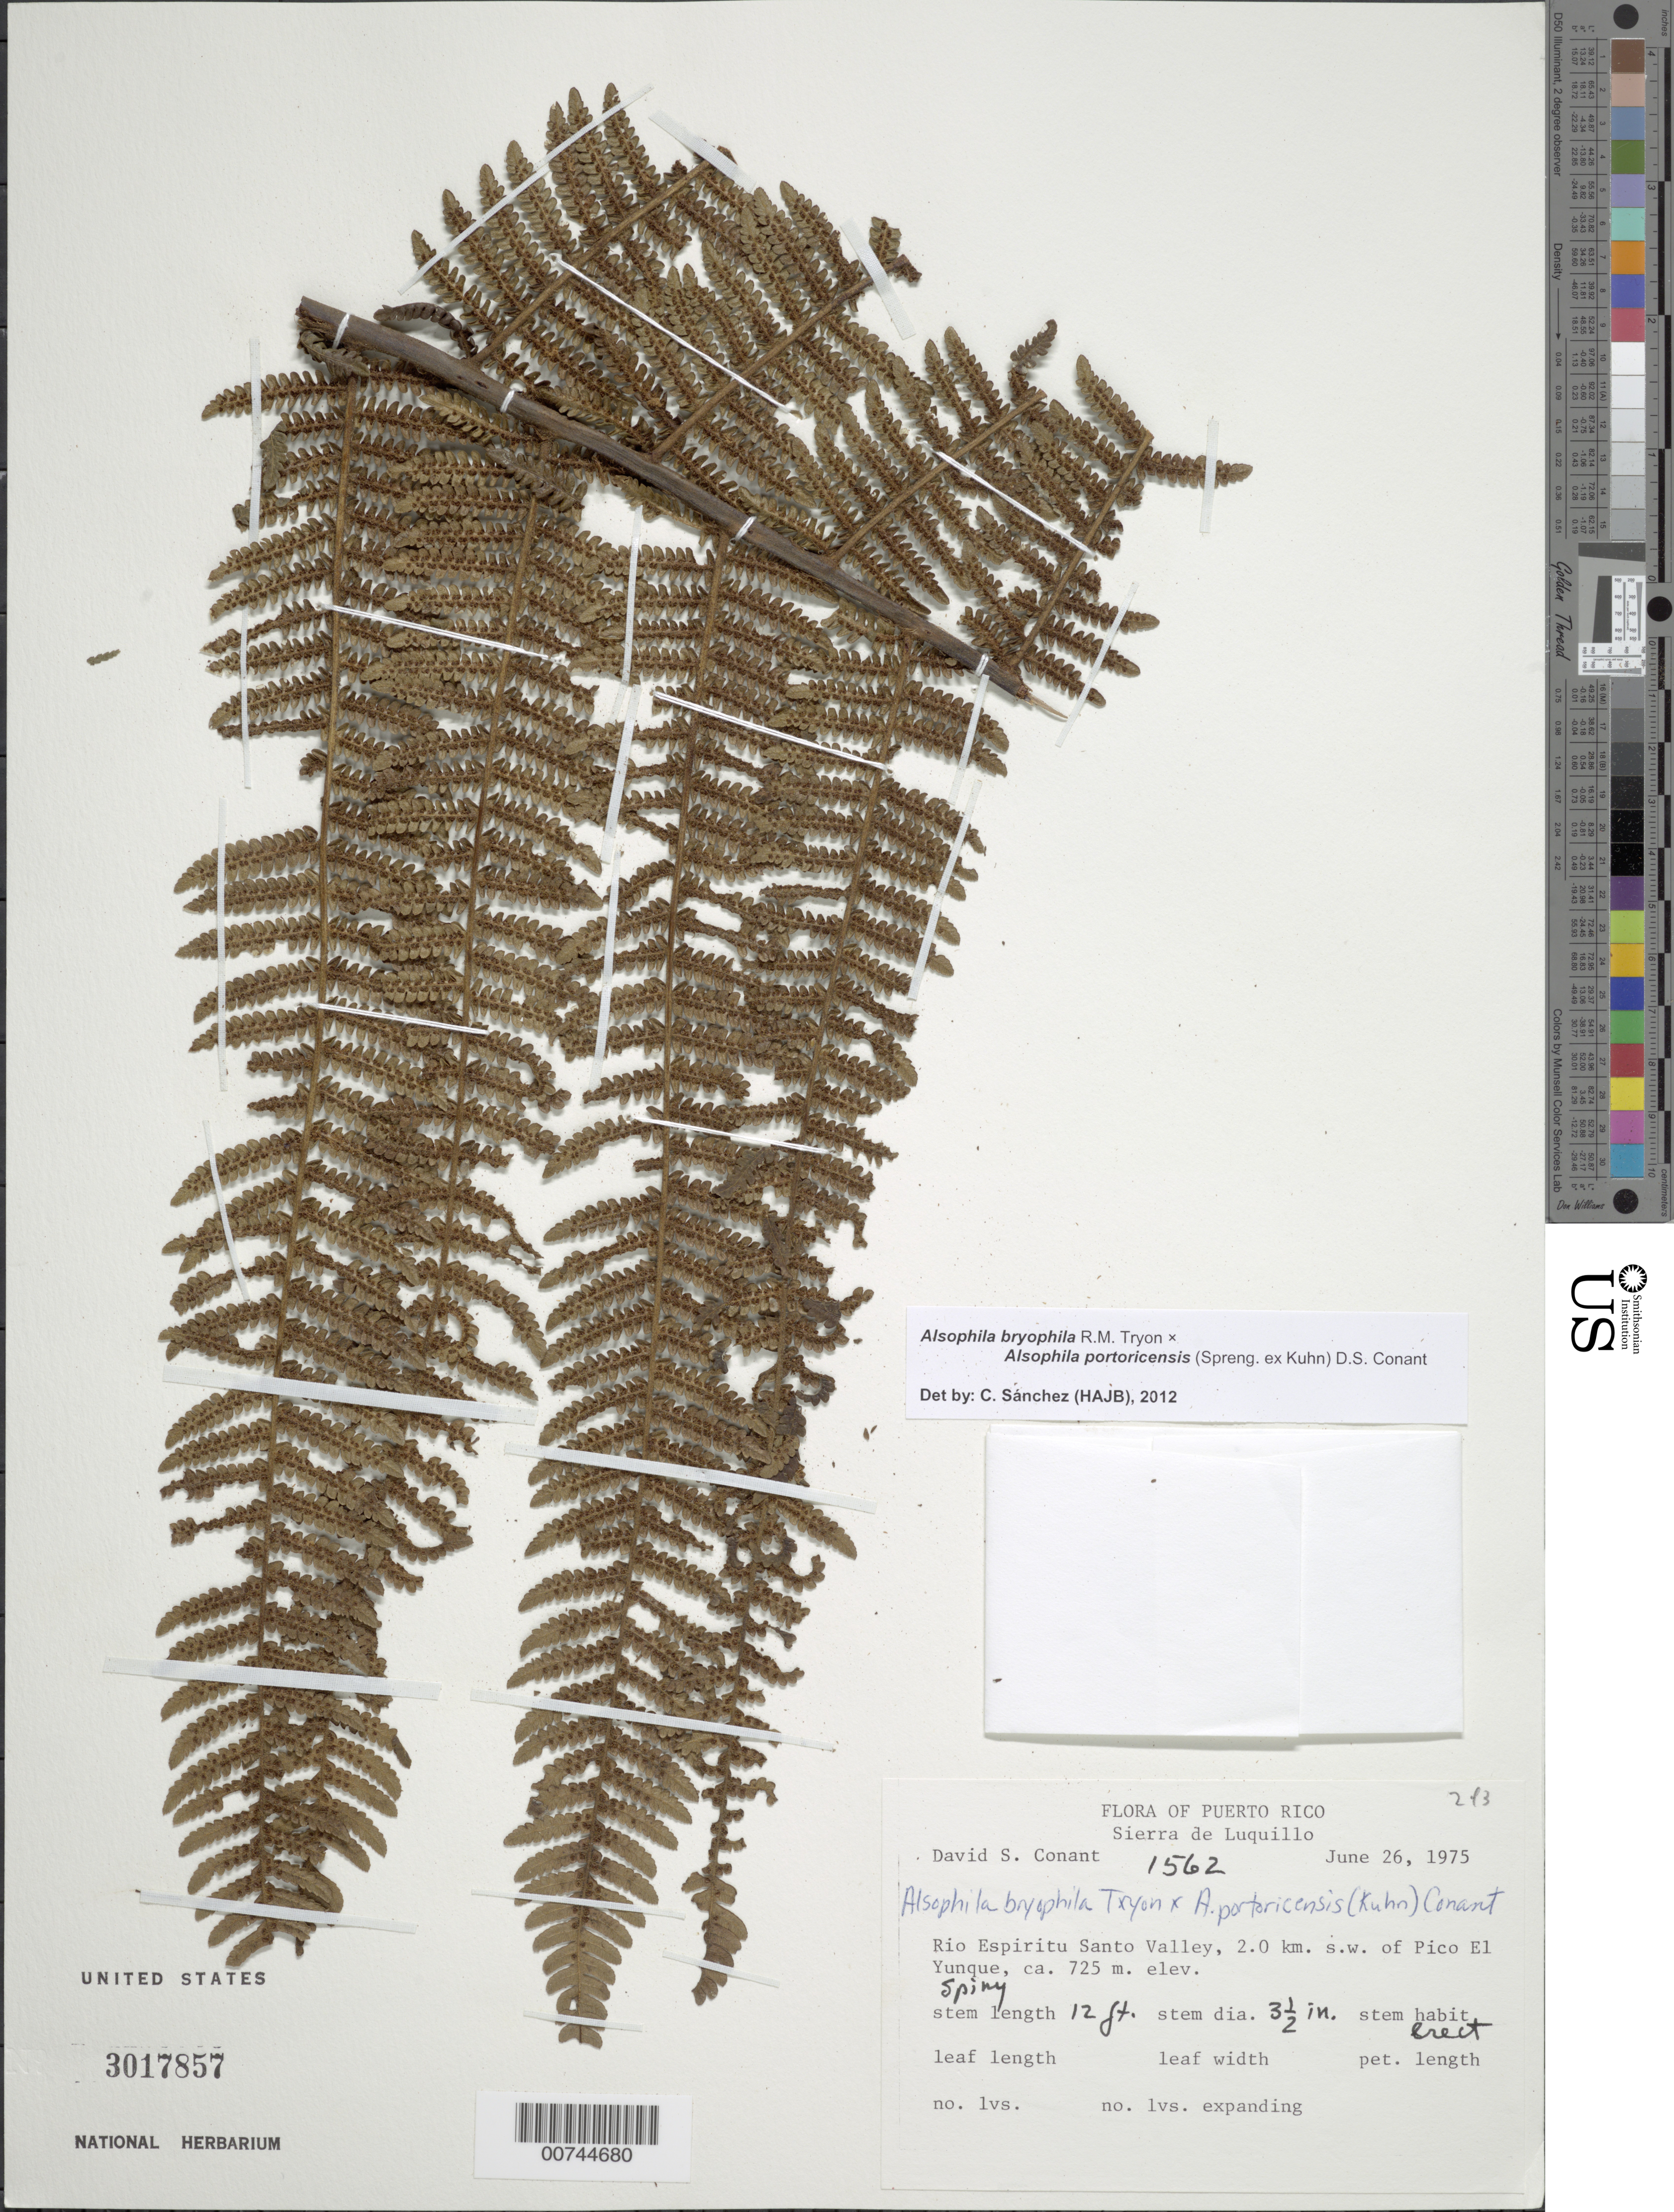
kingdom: Plantae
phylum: Tracheophyta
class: Polypodiopsida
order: Cyatheales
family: Cyatheaceae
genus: Alsophila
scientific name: Alsophila bryophila x A. portoricensis (Spreng. ex Kuhn) D.S. Conant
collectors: D. S. Conant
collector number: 1562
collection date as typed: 26 Jun 1975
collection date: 1975-06-26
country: Puerto Rico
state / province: Luquillo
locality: Sierra de Luquillo. Río Espiritu Santo Valley, 2.0 km SW of Pico El Yunque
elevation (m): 725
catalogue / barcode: US 3017857